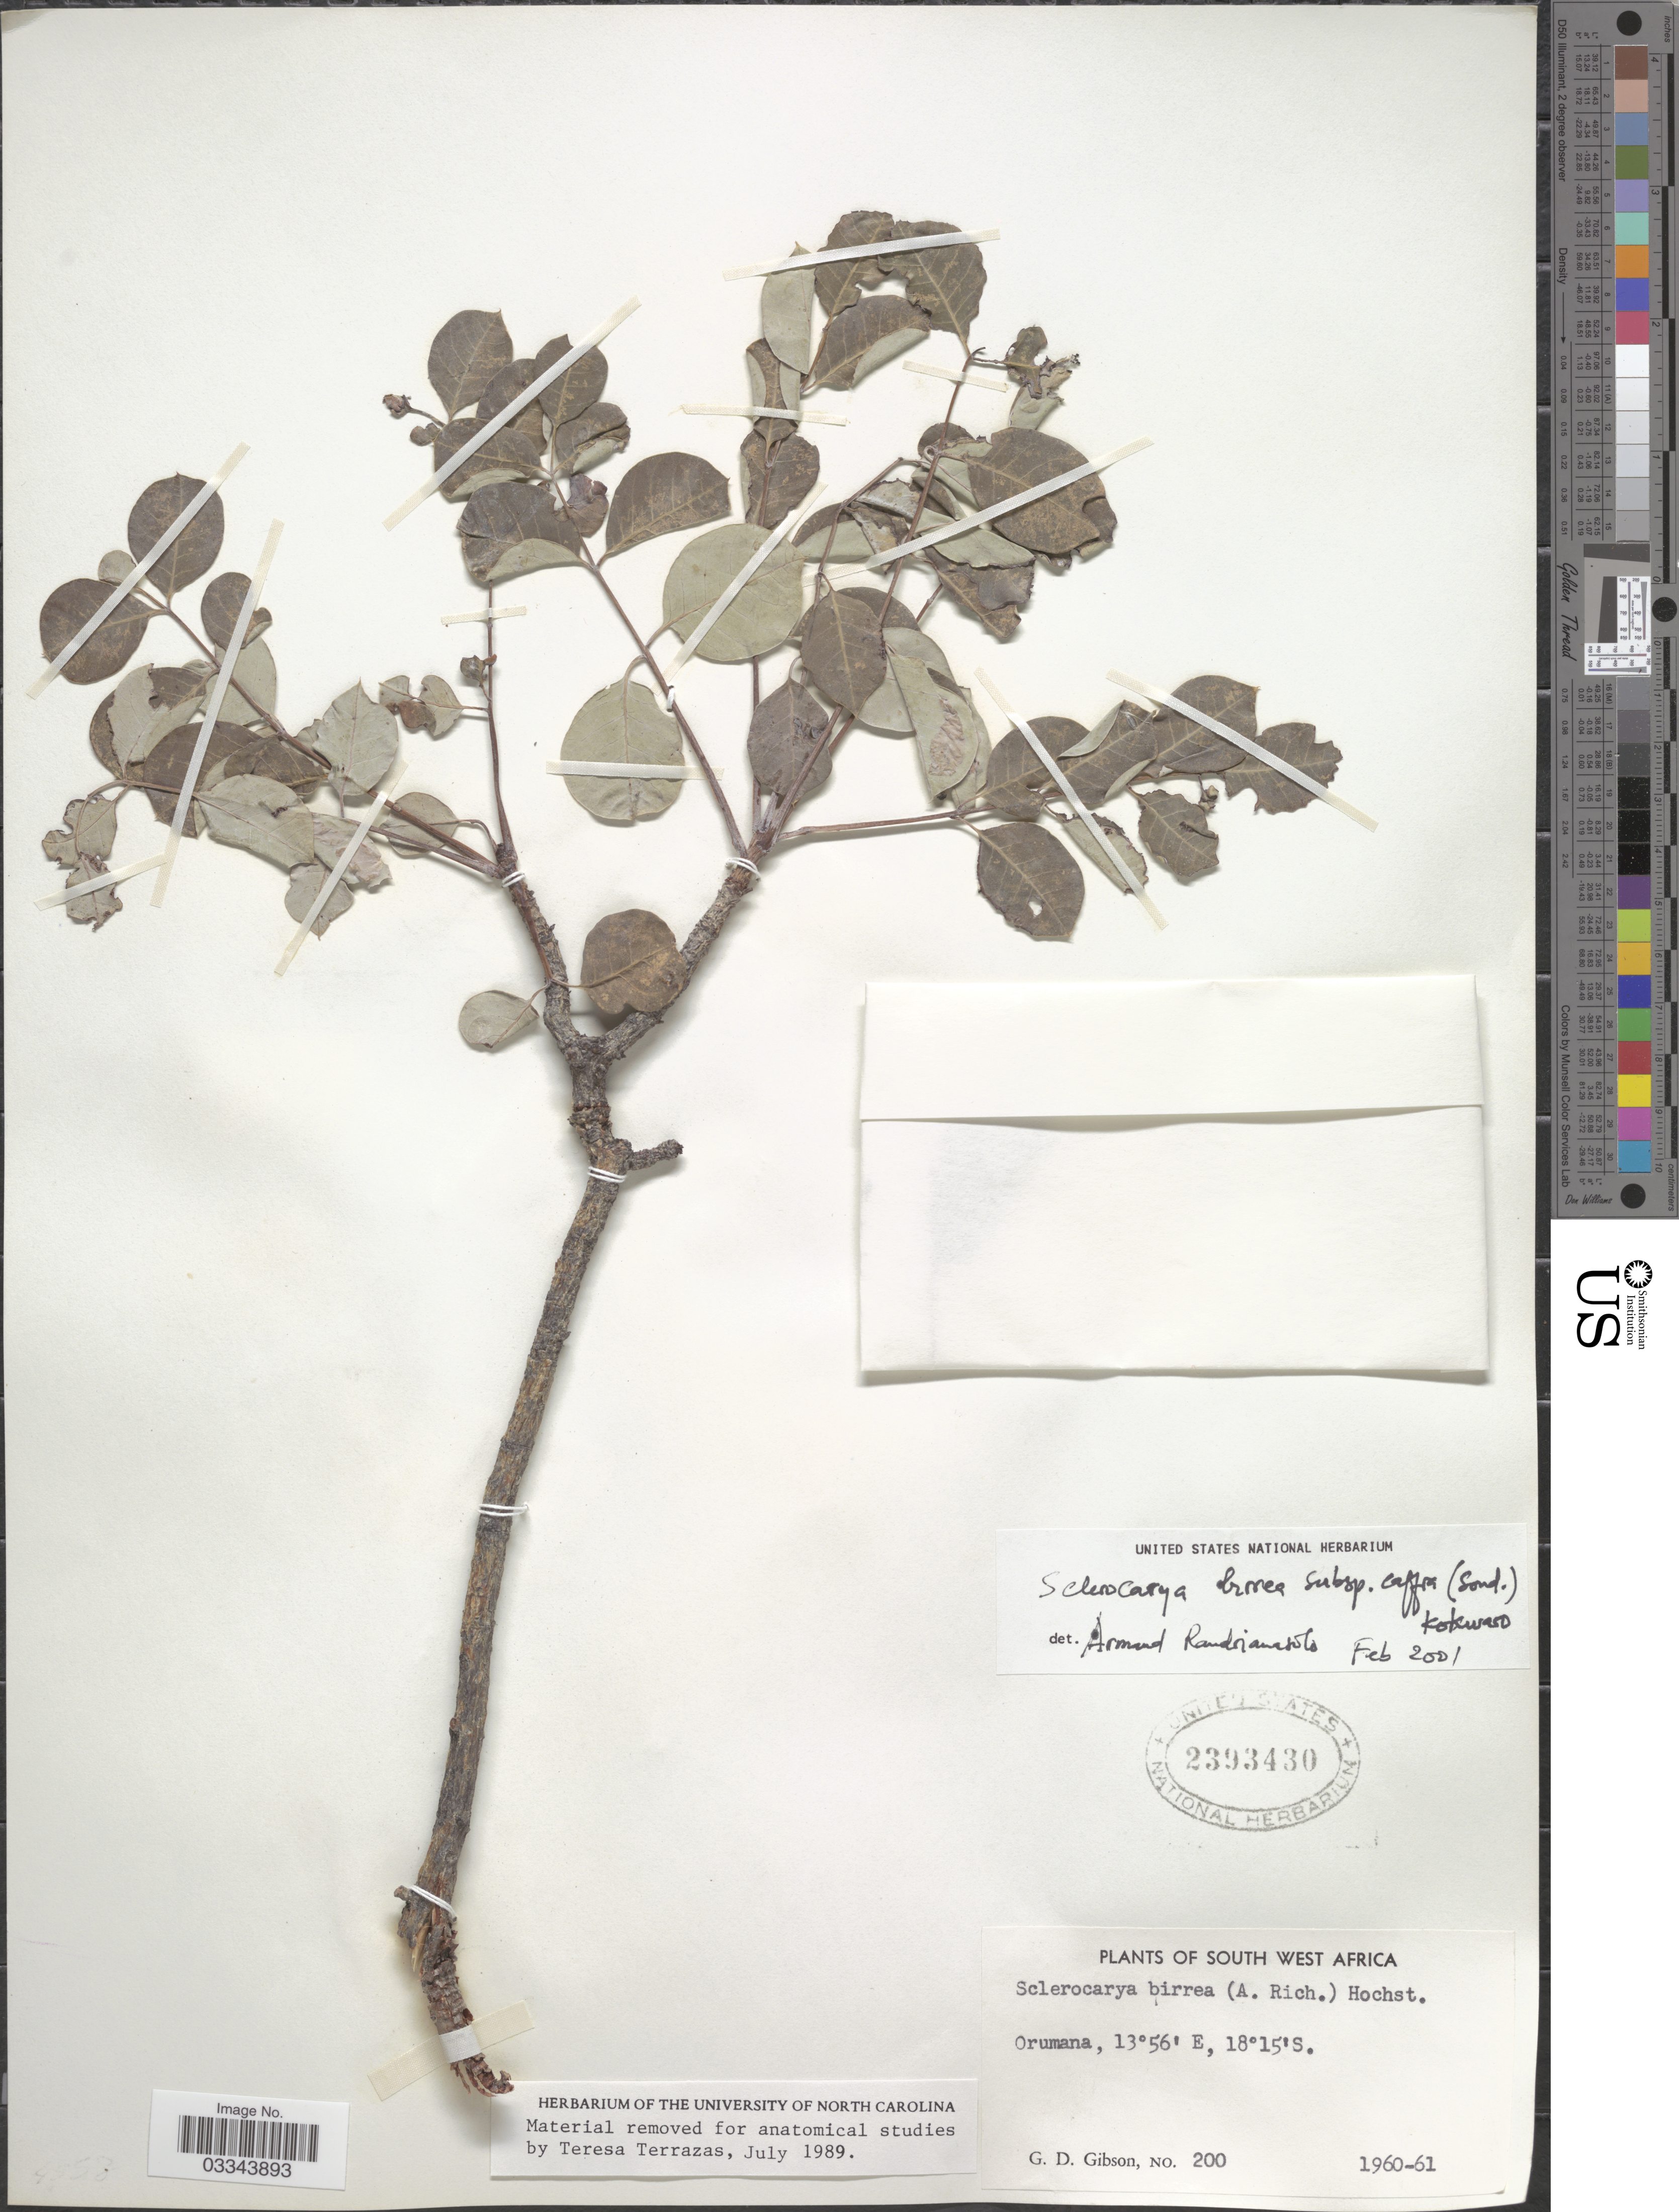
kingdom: Plantae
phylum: Tracheophyta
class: Magnoliopsida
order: Sapindales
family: Anacardiaceae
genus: Sclerocarya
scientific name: Sclerocarya birrea subsp. caffra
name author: (Sond.) Kokwaro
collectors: G. D. Gibson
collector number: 200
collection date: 1960/1961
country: Namibia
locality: South West Africa, Orumana.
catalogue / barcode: US 2393430